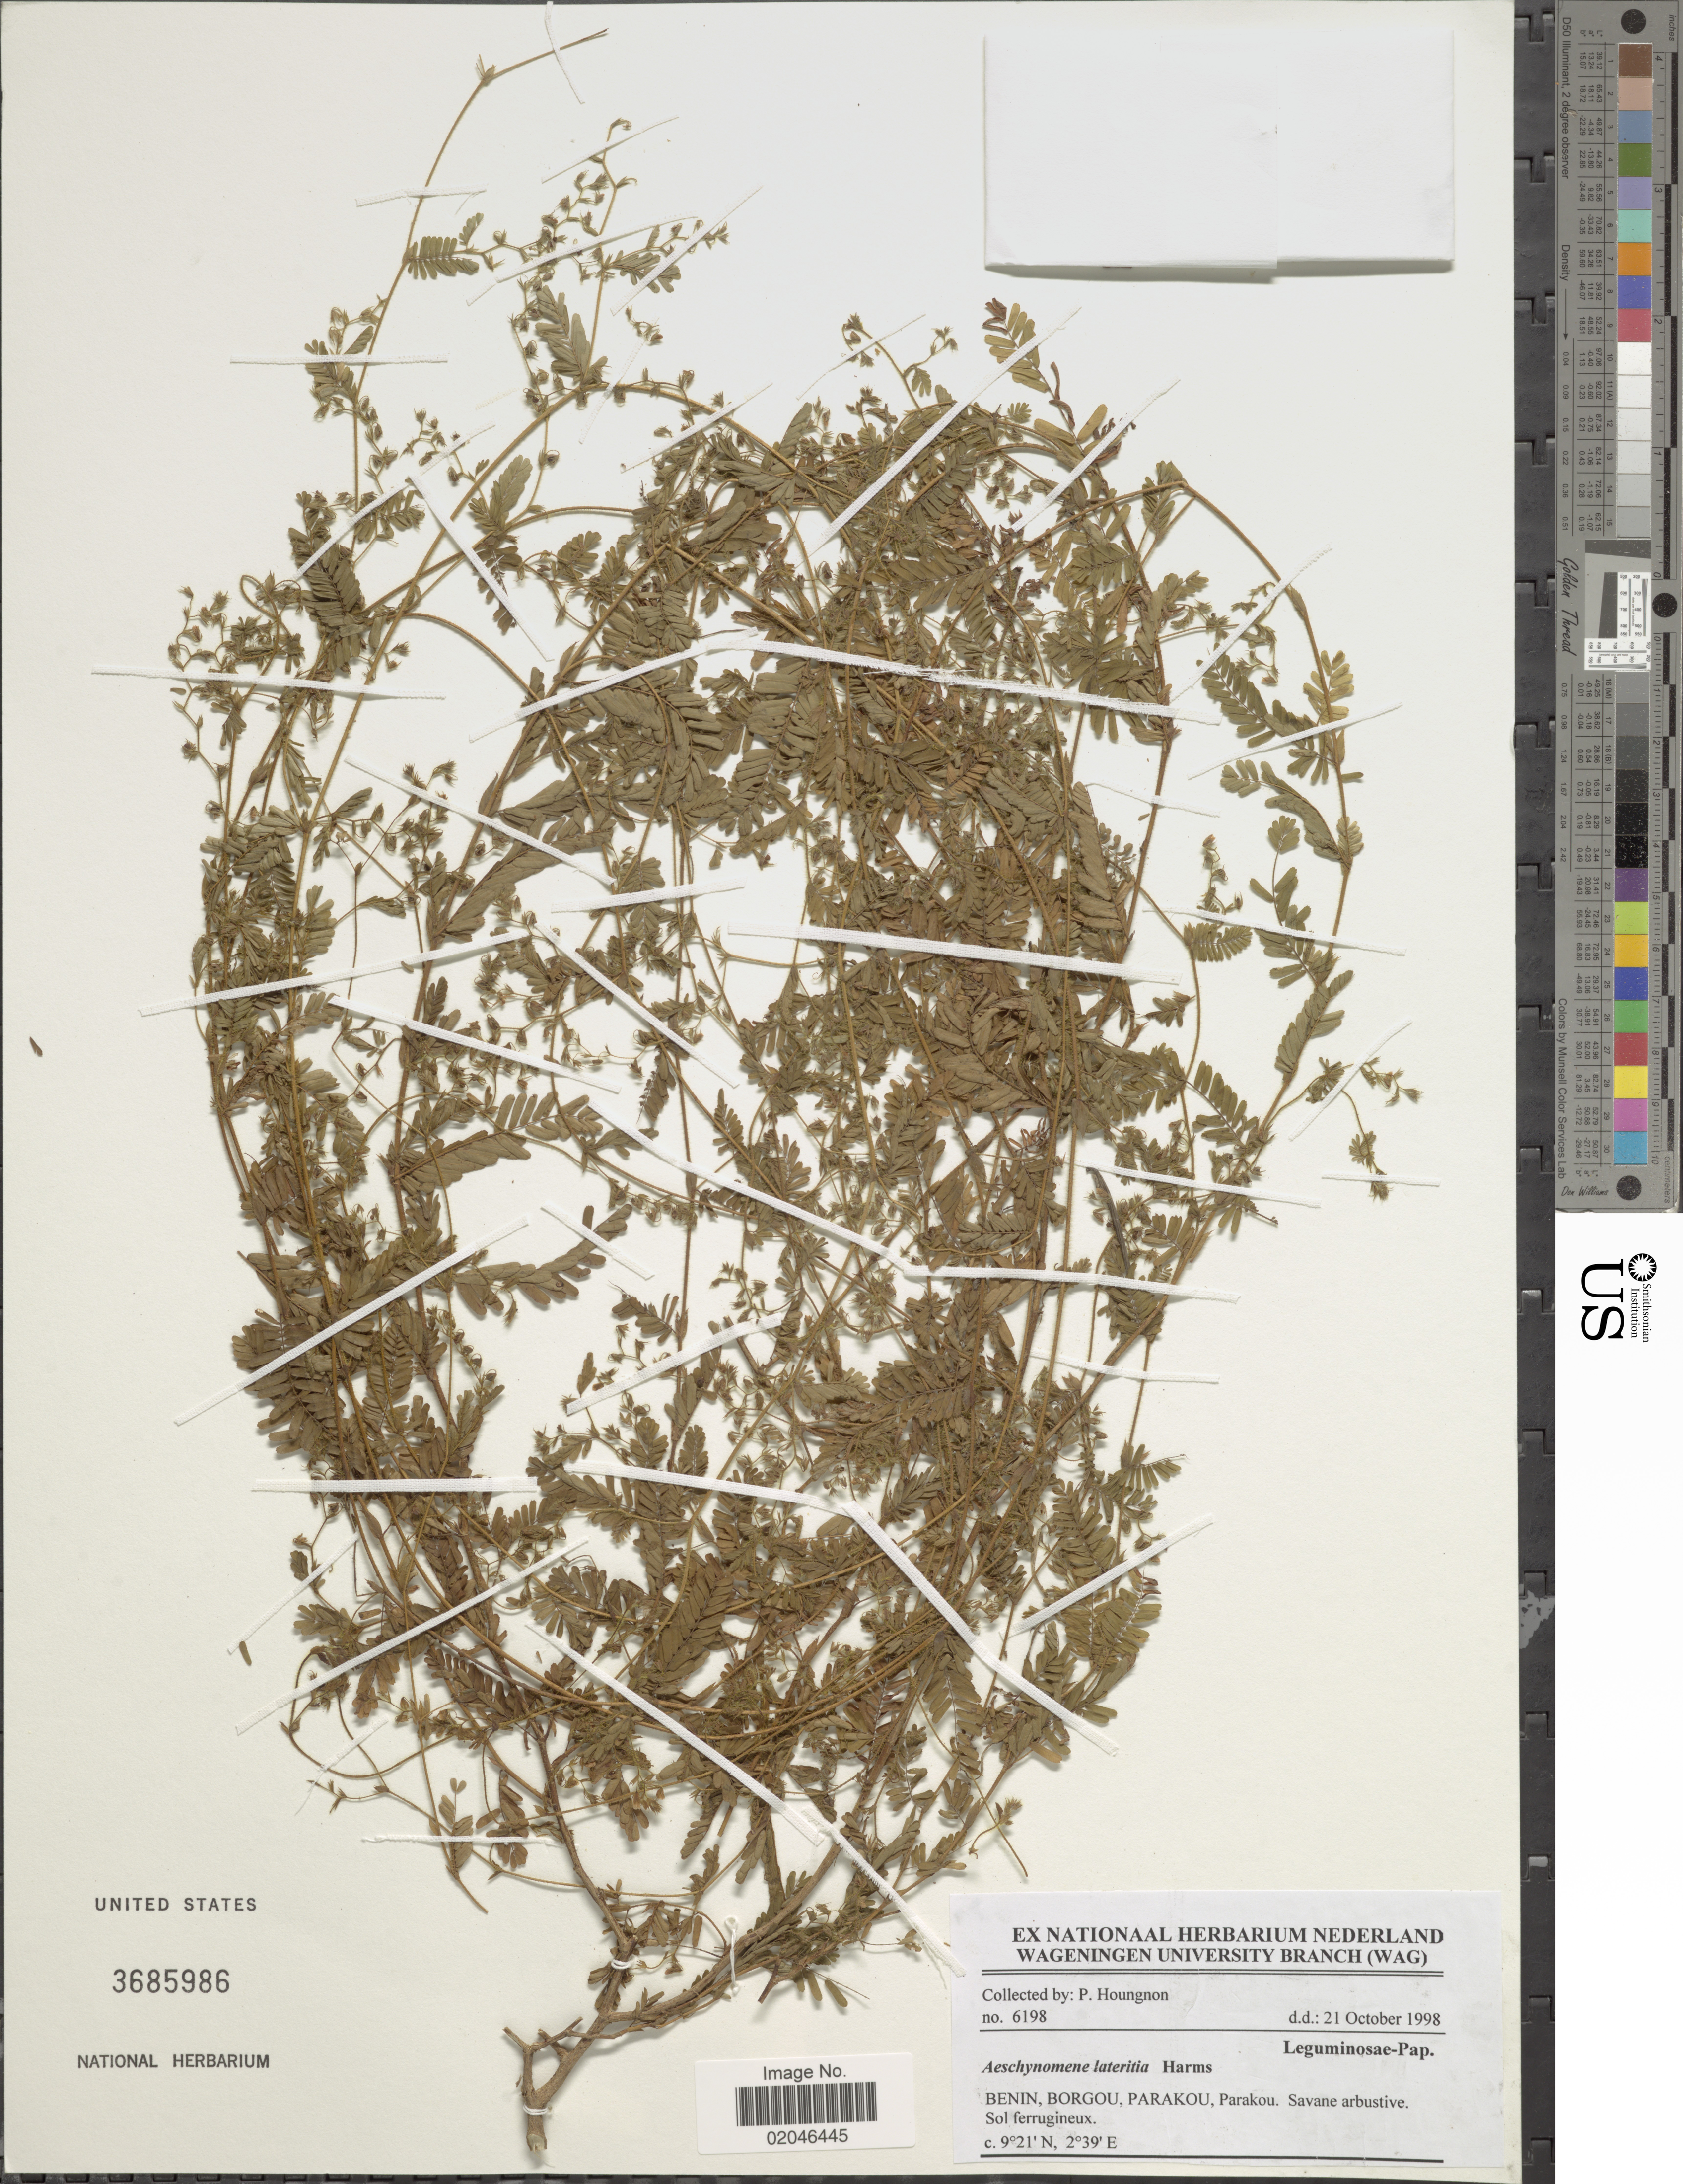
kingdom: Plantae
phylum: Tracheophyta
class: Magnoliopsida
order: Fabales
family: Fabaceae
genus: Aeschynomene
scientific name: Aeschynomene lateritia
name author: Harms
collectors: P. Houngnon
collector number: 6198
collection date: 1998-10-21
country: Benin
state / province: Borgou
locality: Parakou, Parakou. Savane arbustive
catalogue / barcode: US 3685986